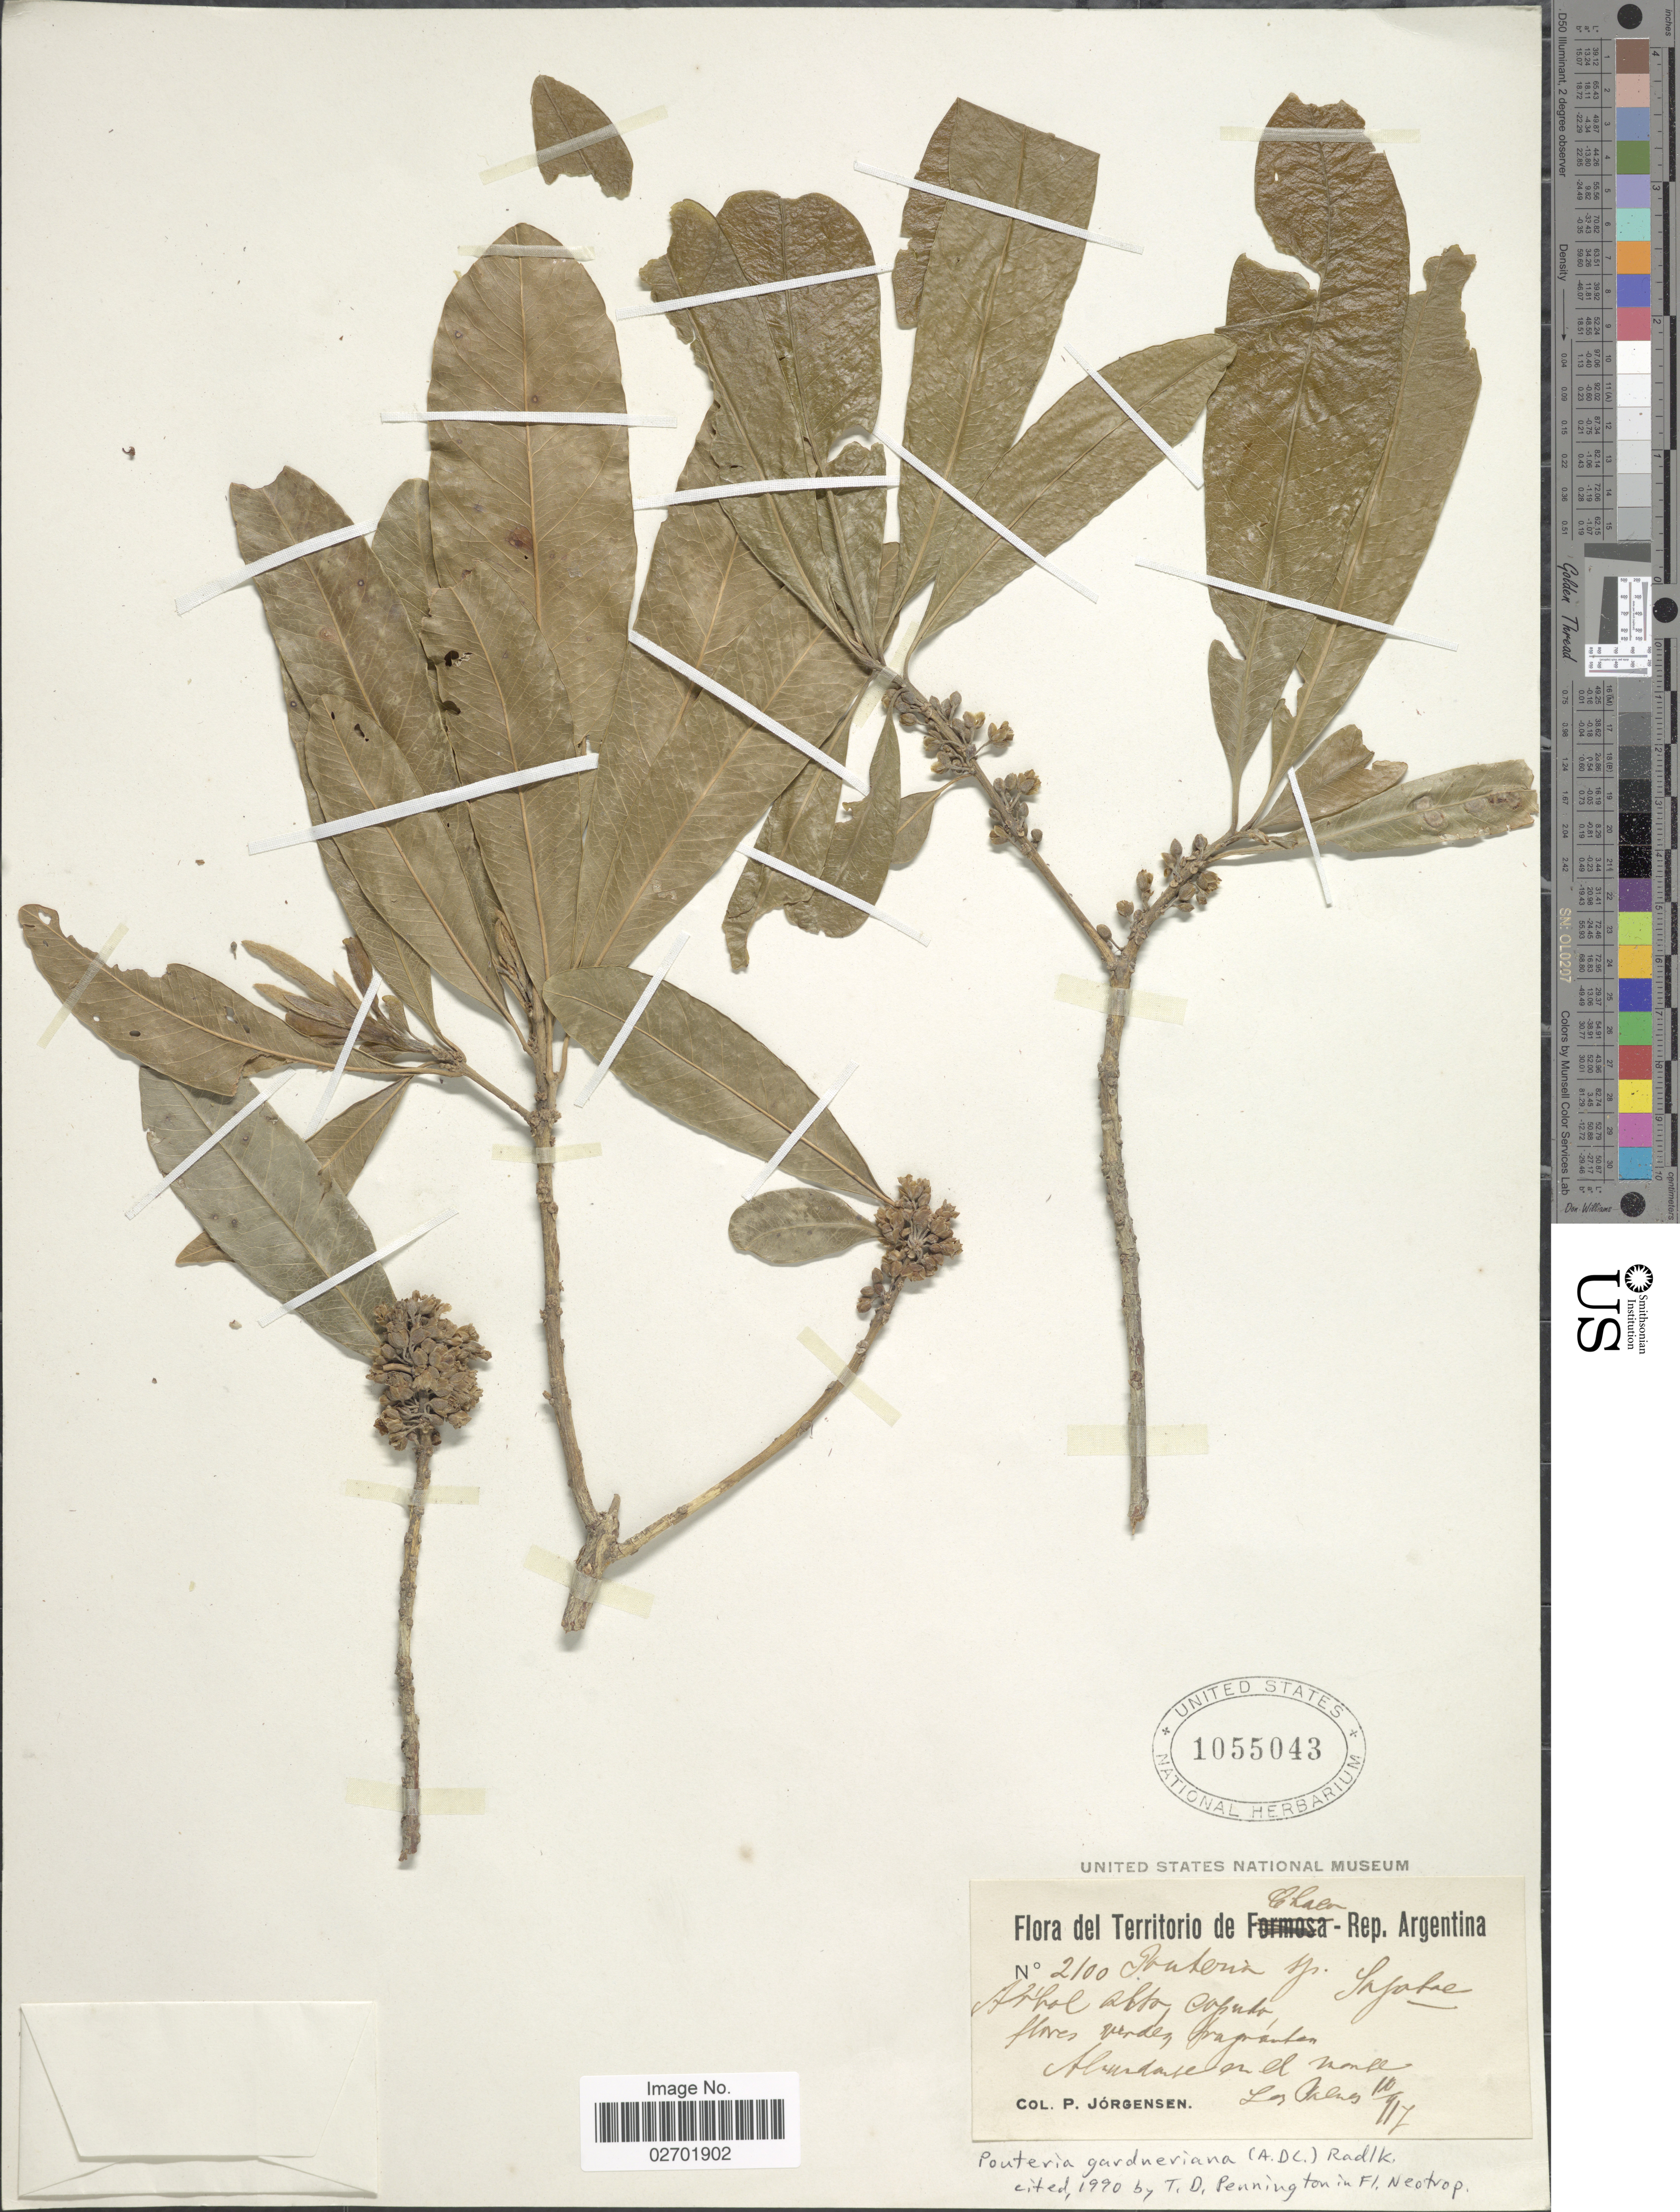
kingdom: Plantae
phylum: Tracheophyta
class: Magnoliopsida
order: Ericales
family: Sapotaceae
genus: Pouteria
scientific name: Pouteria gardneriana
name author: (A. DC.) Radlk.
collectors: P. Jörgensen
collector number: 2100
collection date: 1917-10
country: Argentina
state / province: Chaco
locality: Las Palmas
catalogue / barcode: US 1055043